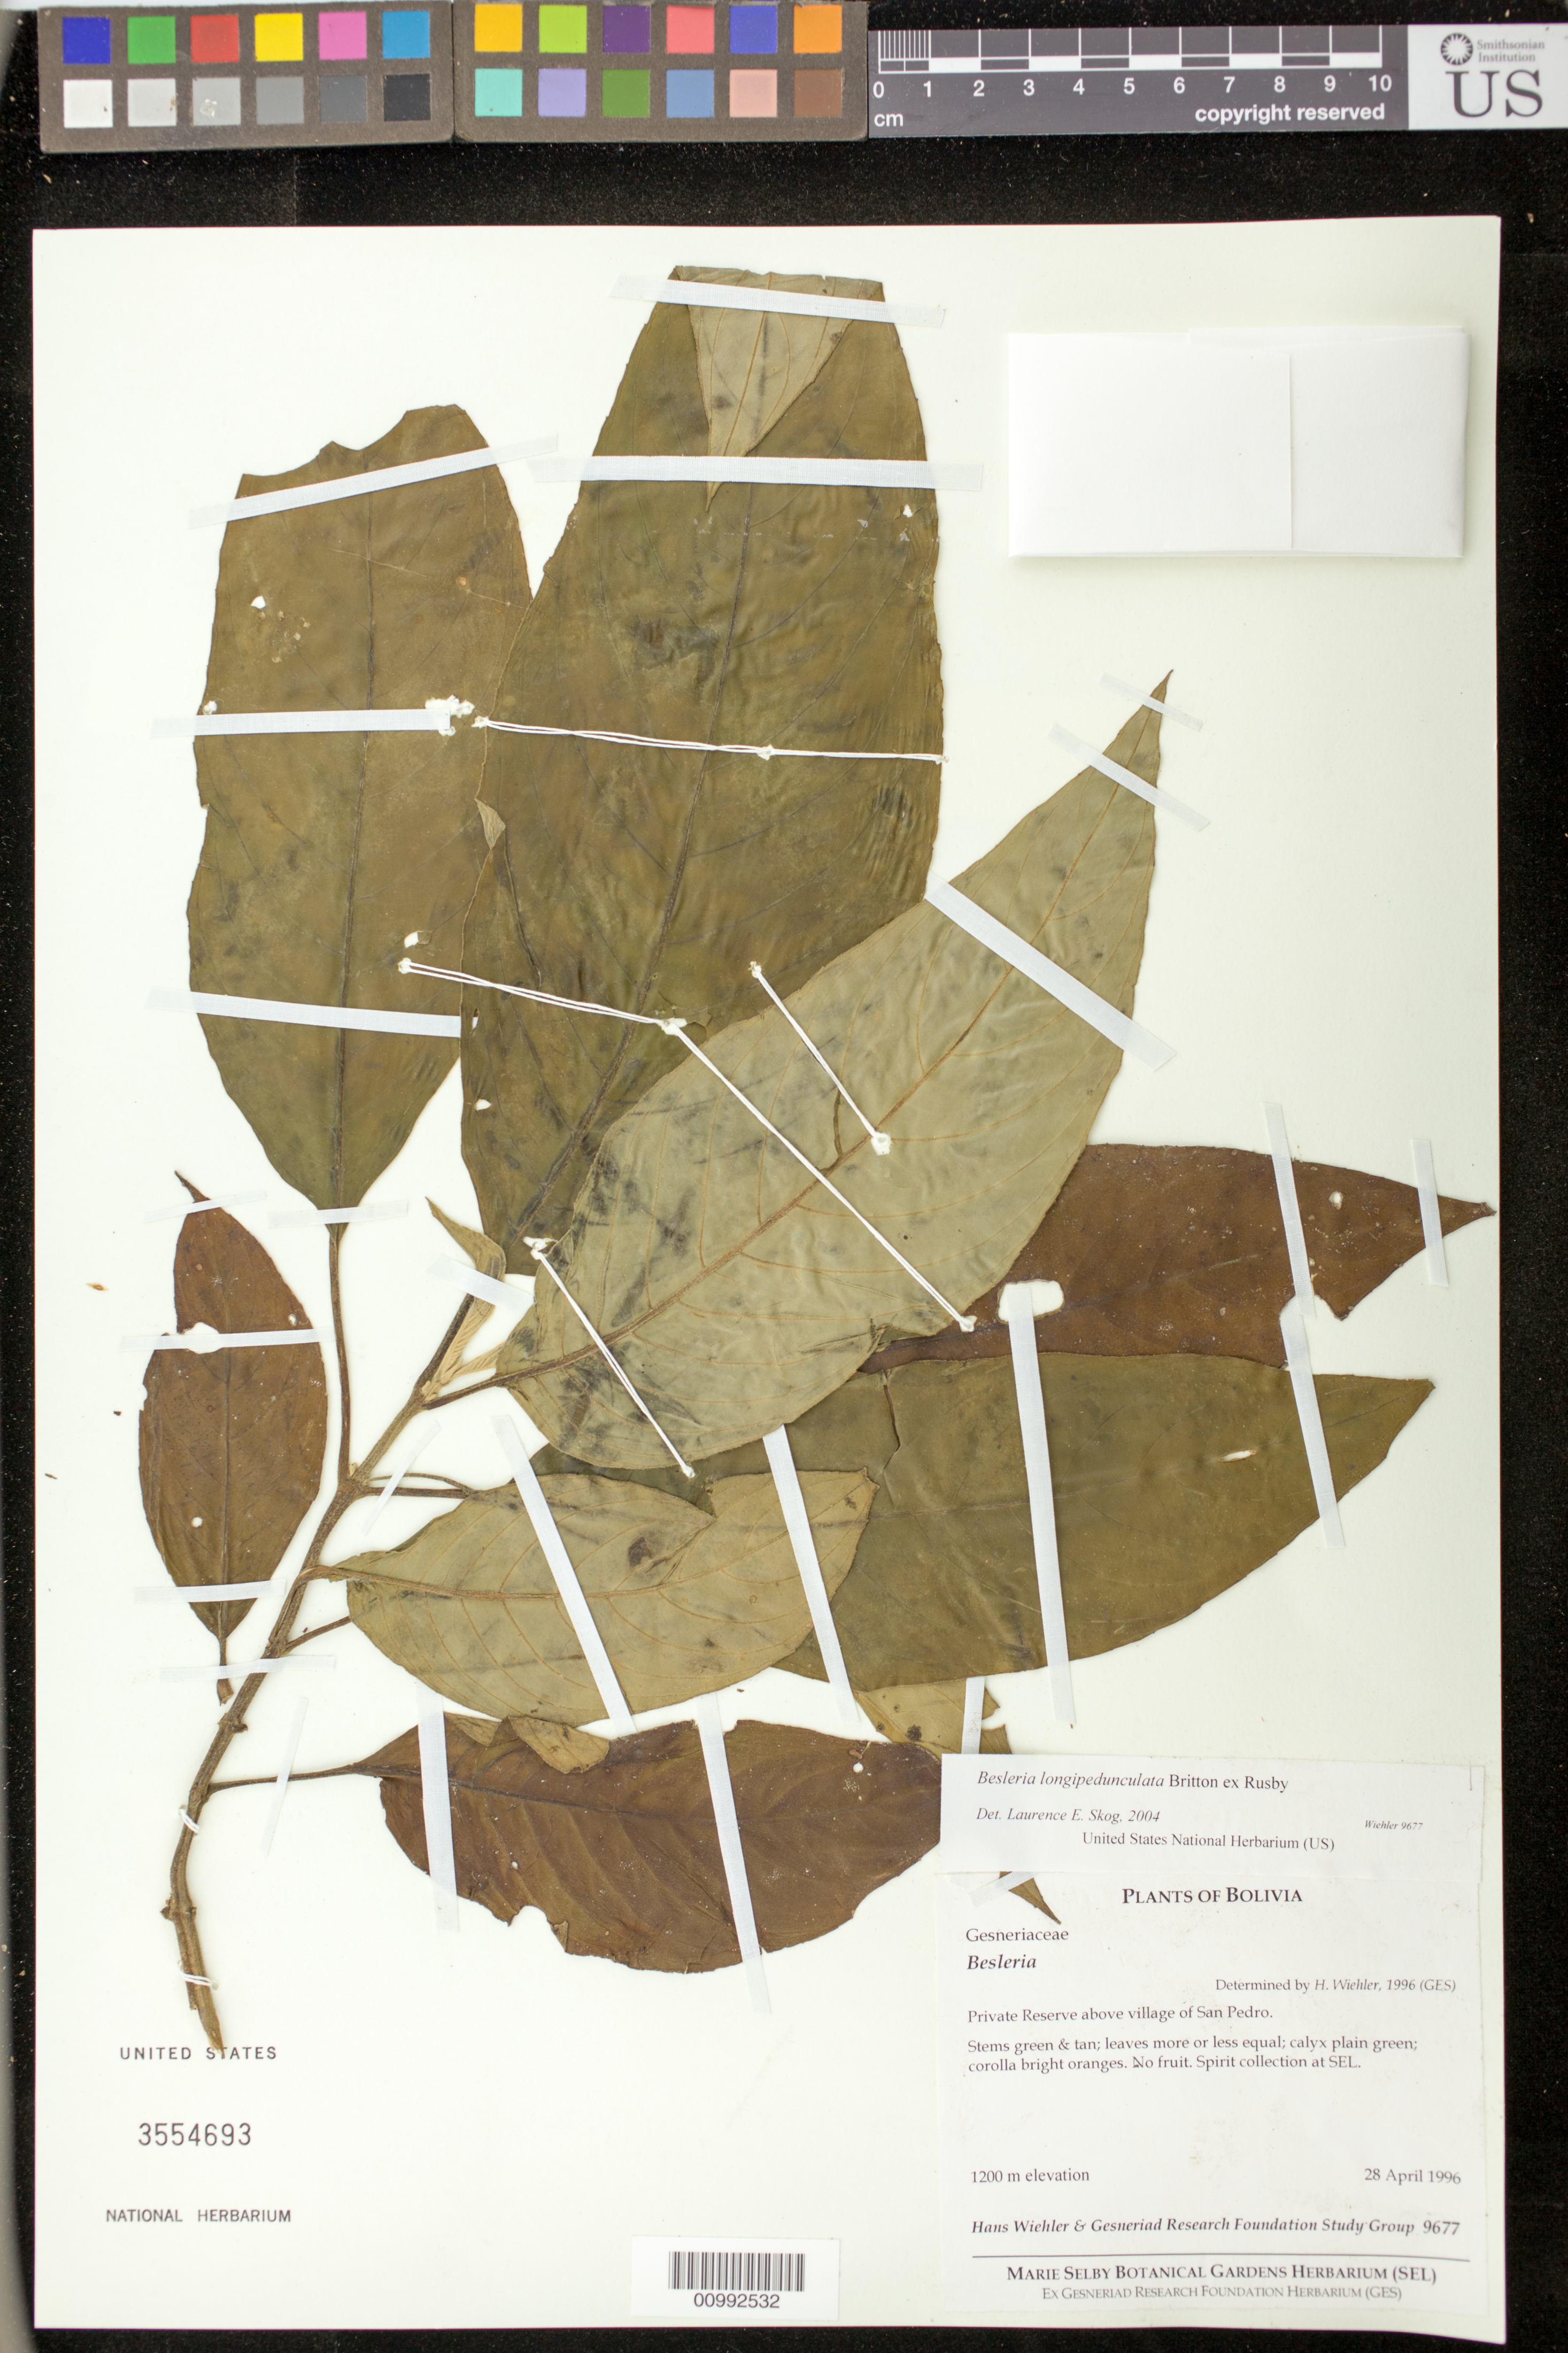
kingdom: Plantae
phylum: Tracheophyta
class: Magnoliopsida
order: Lamiales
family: Gesneriaceae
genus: Besleria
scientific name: Besleria longipedunculata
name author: Britton ex Rusby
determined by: Skog, Laurence E.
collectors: H. J. Wiehler & GRF Study Group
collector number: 9677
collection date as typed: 28 Apr 1996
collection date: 1996-04-28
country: Bolivia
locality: Private Reserve above village of San Pedro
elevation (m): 1200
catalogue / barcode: US 3554693